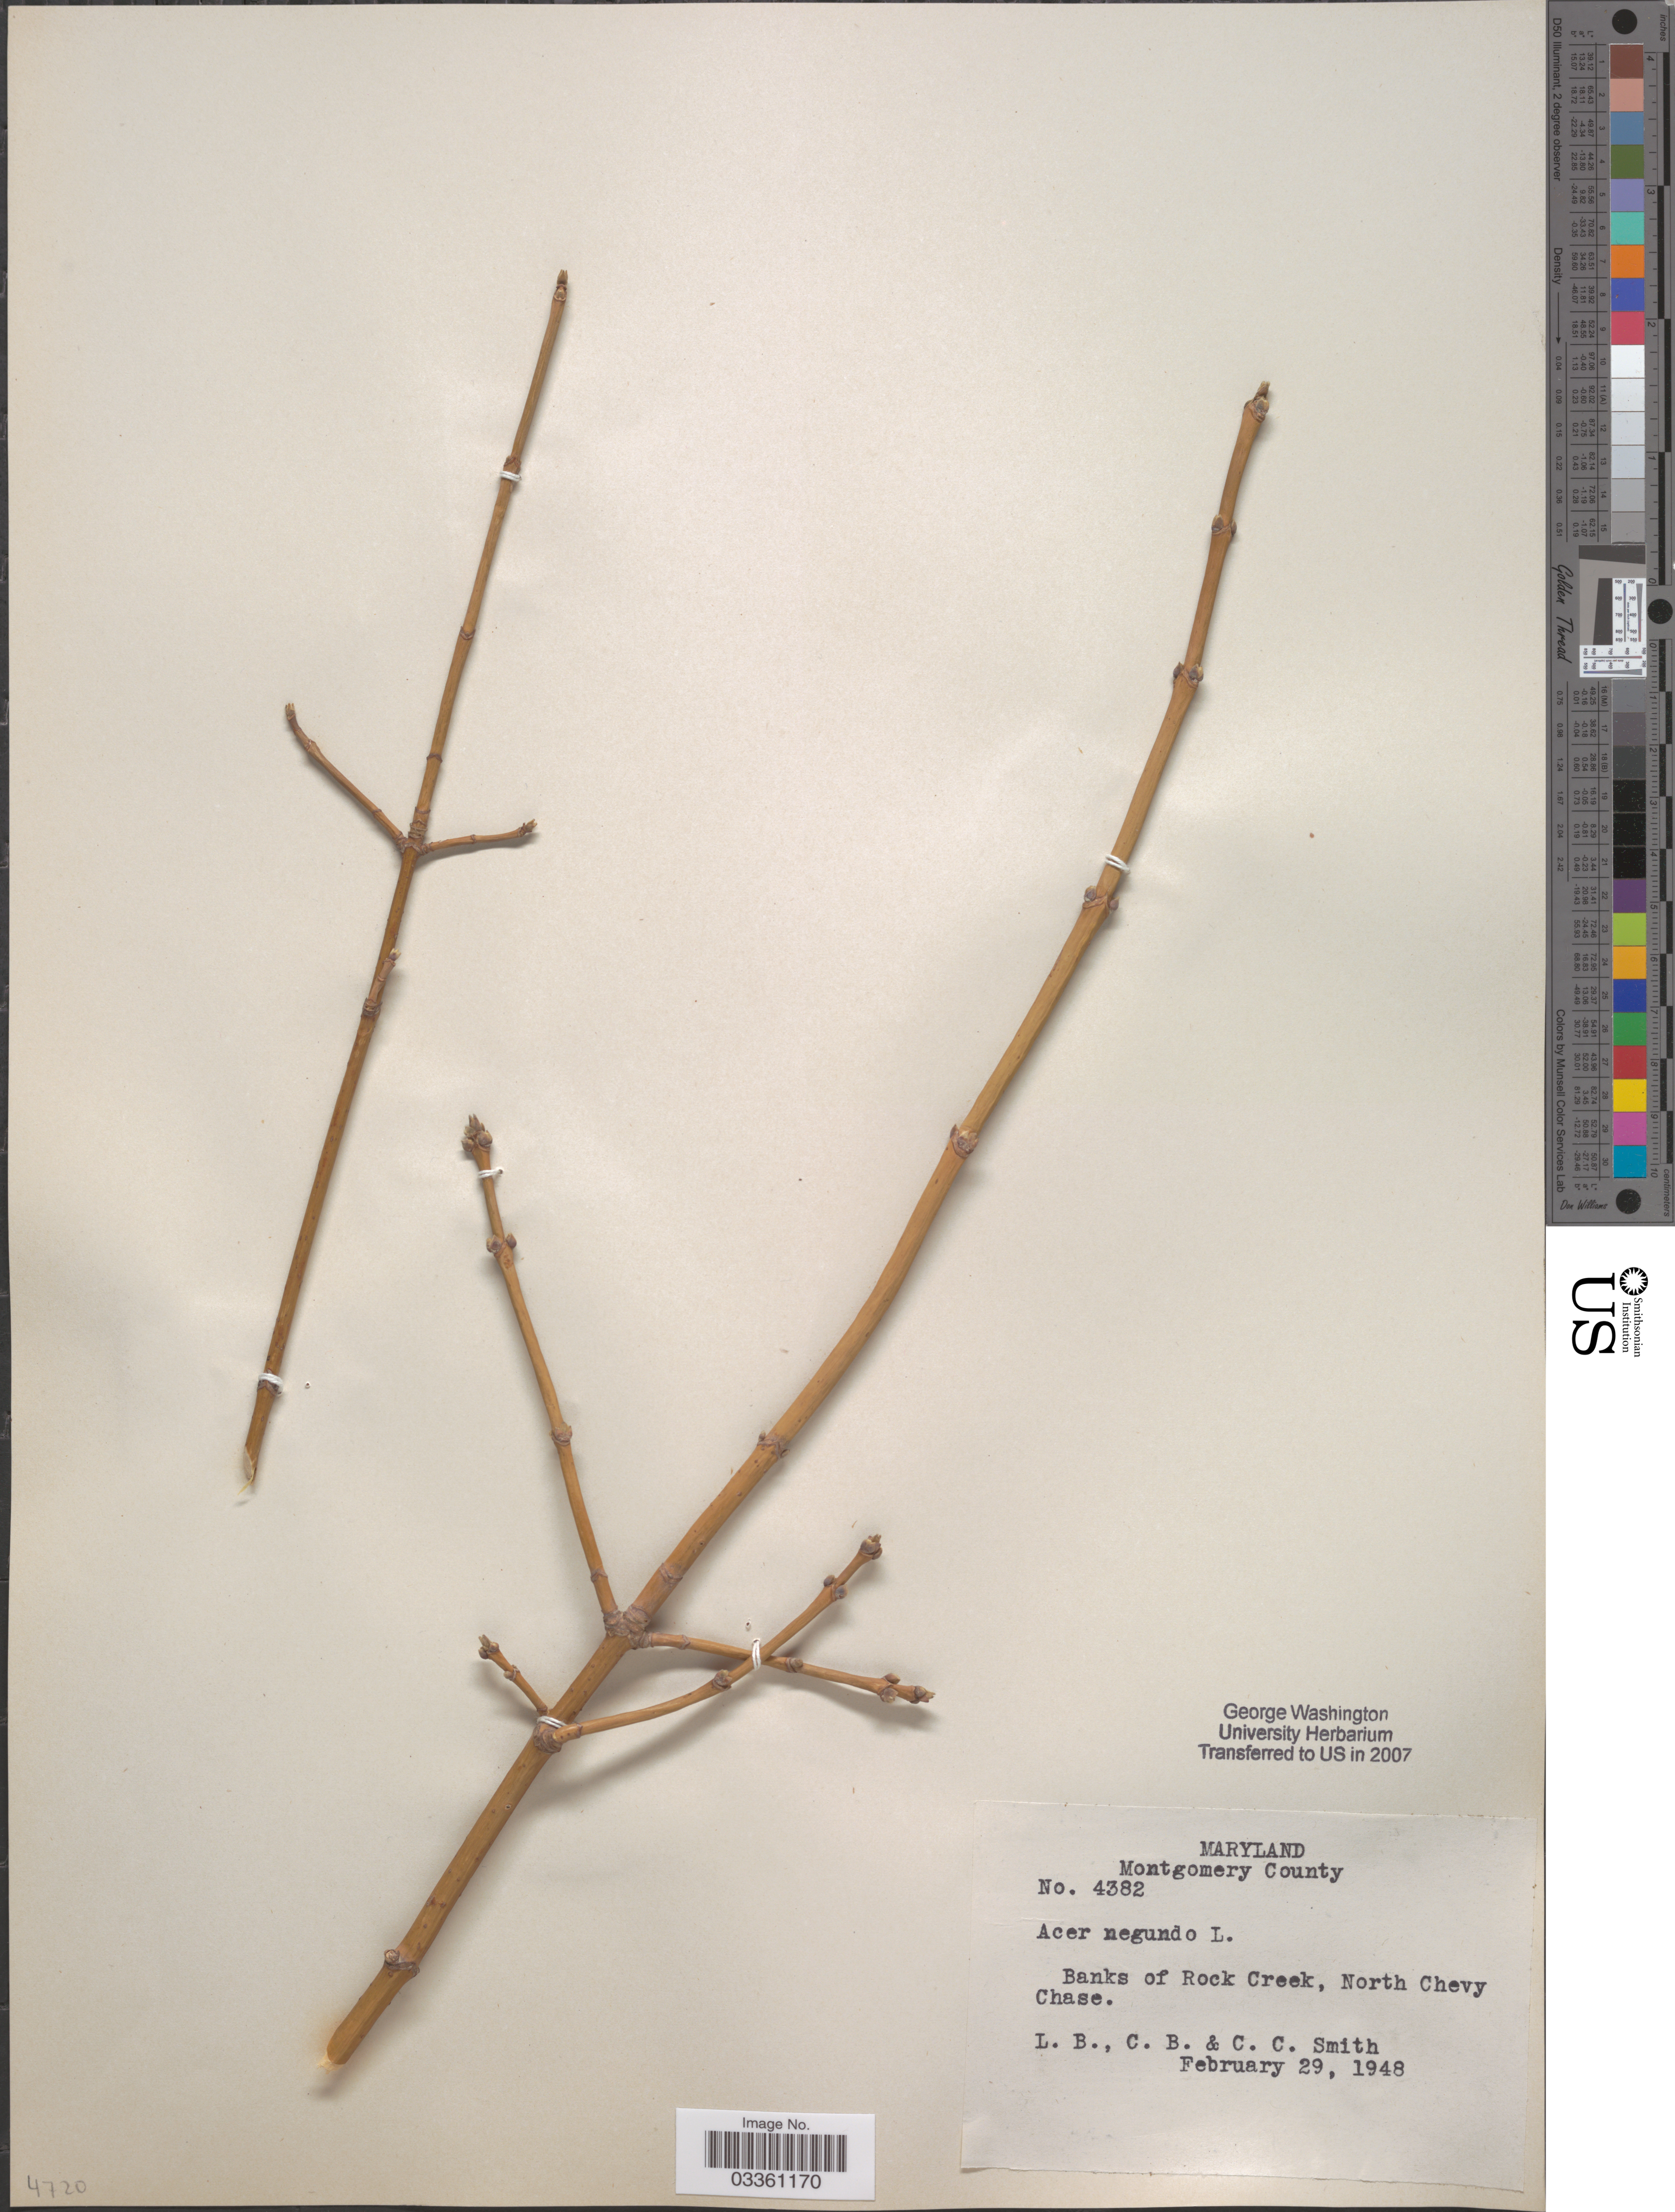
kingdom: Plantae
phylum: Tracheophyta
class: Magnoliopsida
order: Sapindales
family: Sapindaceae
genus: Acer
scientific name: Acer negundo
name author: L.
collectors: L. Smith, C. Smith & C. C. Smith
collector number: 4382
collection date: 1948-02-29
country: United States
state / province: Maryland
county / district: Montgomery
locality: Banks of Rock Creek, North Chevy Chase.